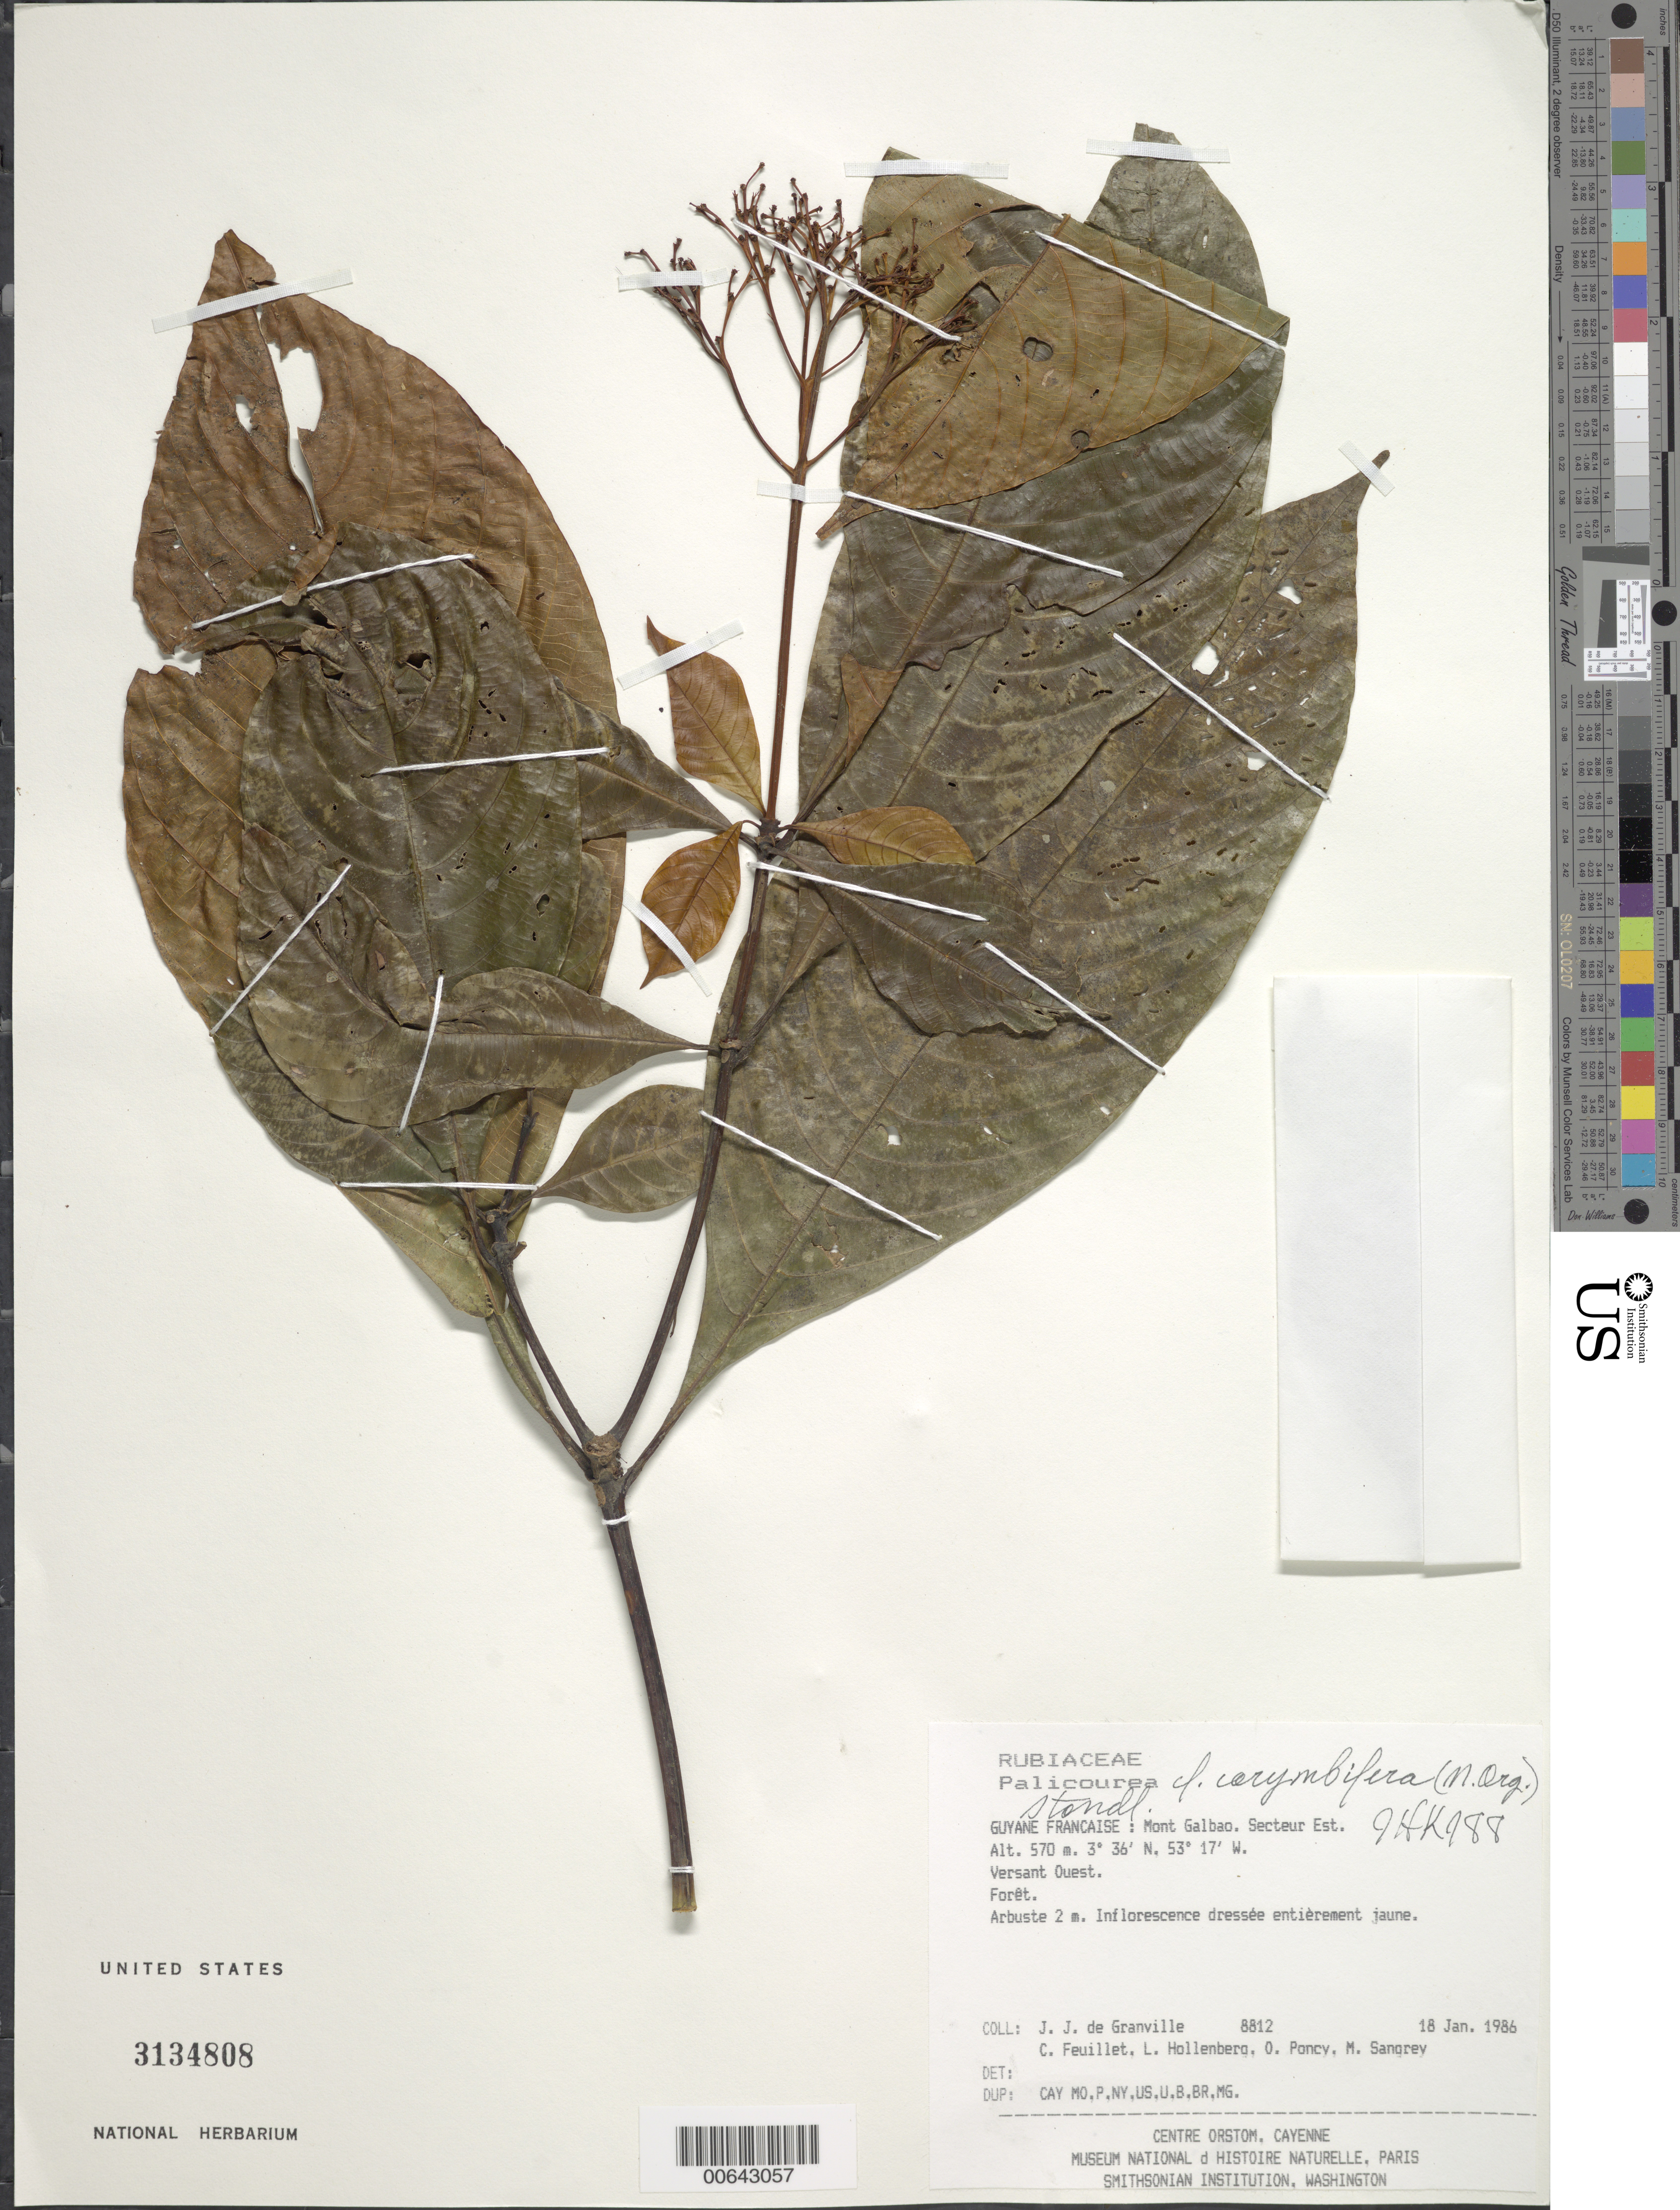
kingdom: Plantae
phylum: Tracheophyta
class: Magnoliopsida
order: Gentianales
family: Rubiaceae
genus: Palicourea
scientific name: Palicourea corymbifera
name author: (Müll. Arg.) Standl.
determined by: Kirkbride, J. H.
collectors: J.-J. de Granville, C. Feuillet, L. Hollenberg, O. Poncy & M. S. Sangrey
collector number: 8812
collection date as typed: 18-Jan-86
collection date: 1986-01-18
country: French Guiana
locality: Mont Galbao. Secteur Est. Versant Ouest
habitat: Forêt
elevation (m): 570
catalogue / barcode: US 3134808